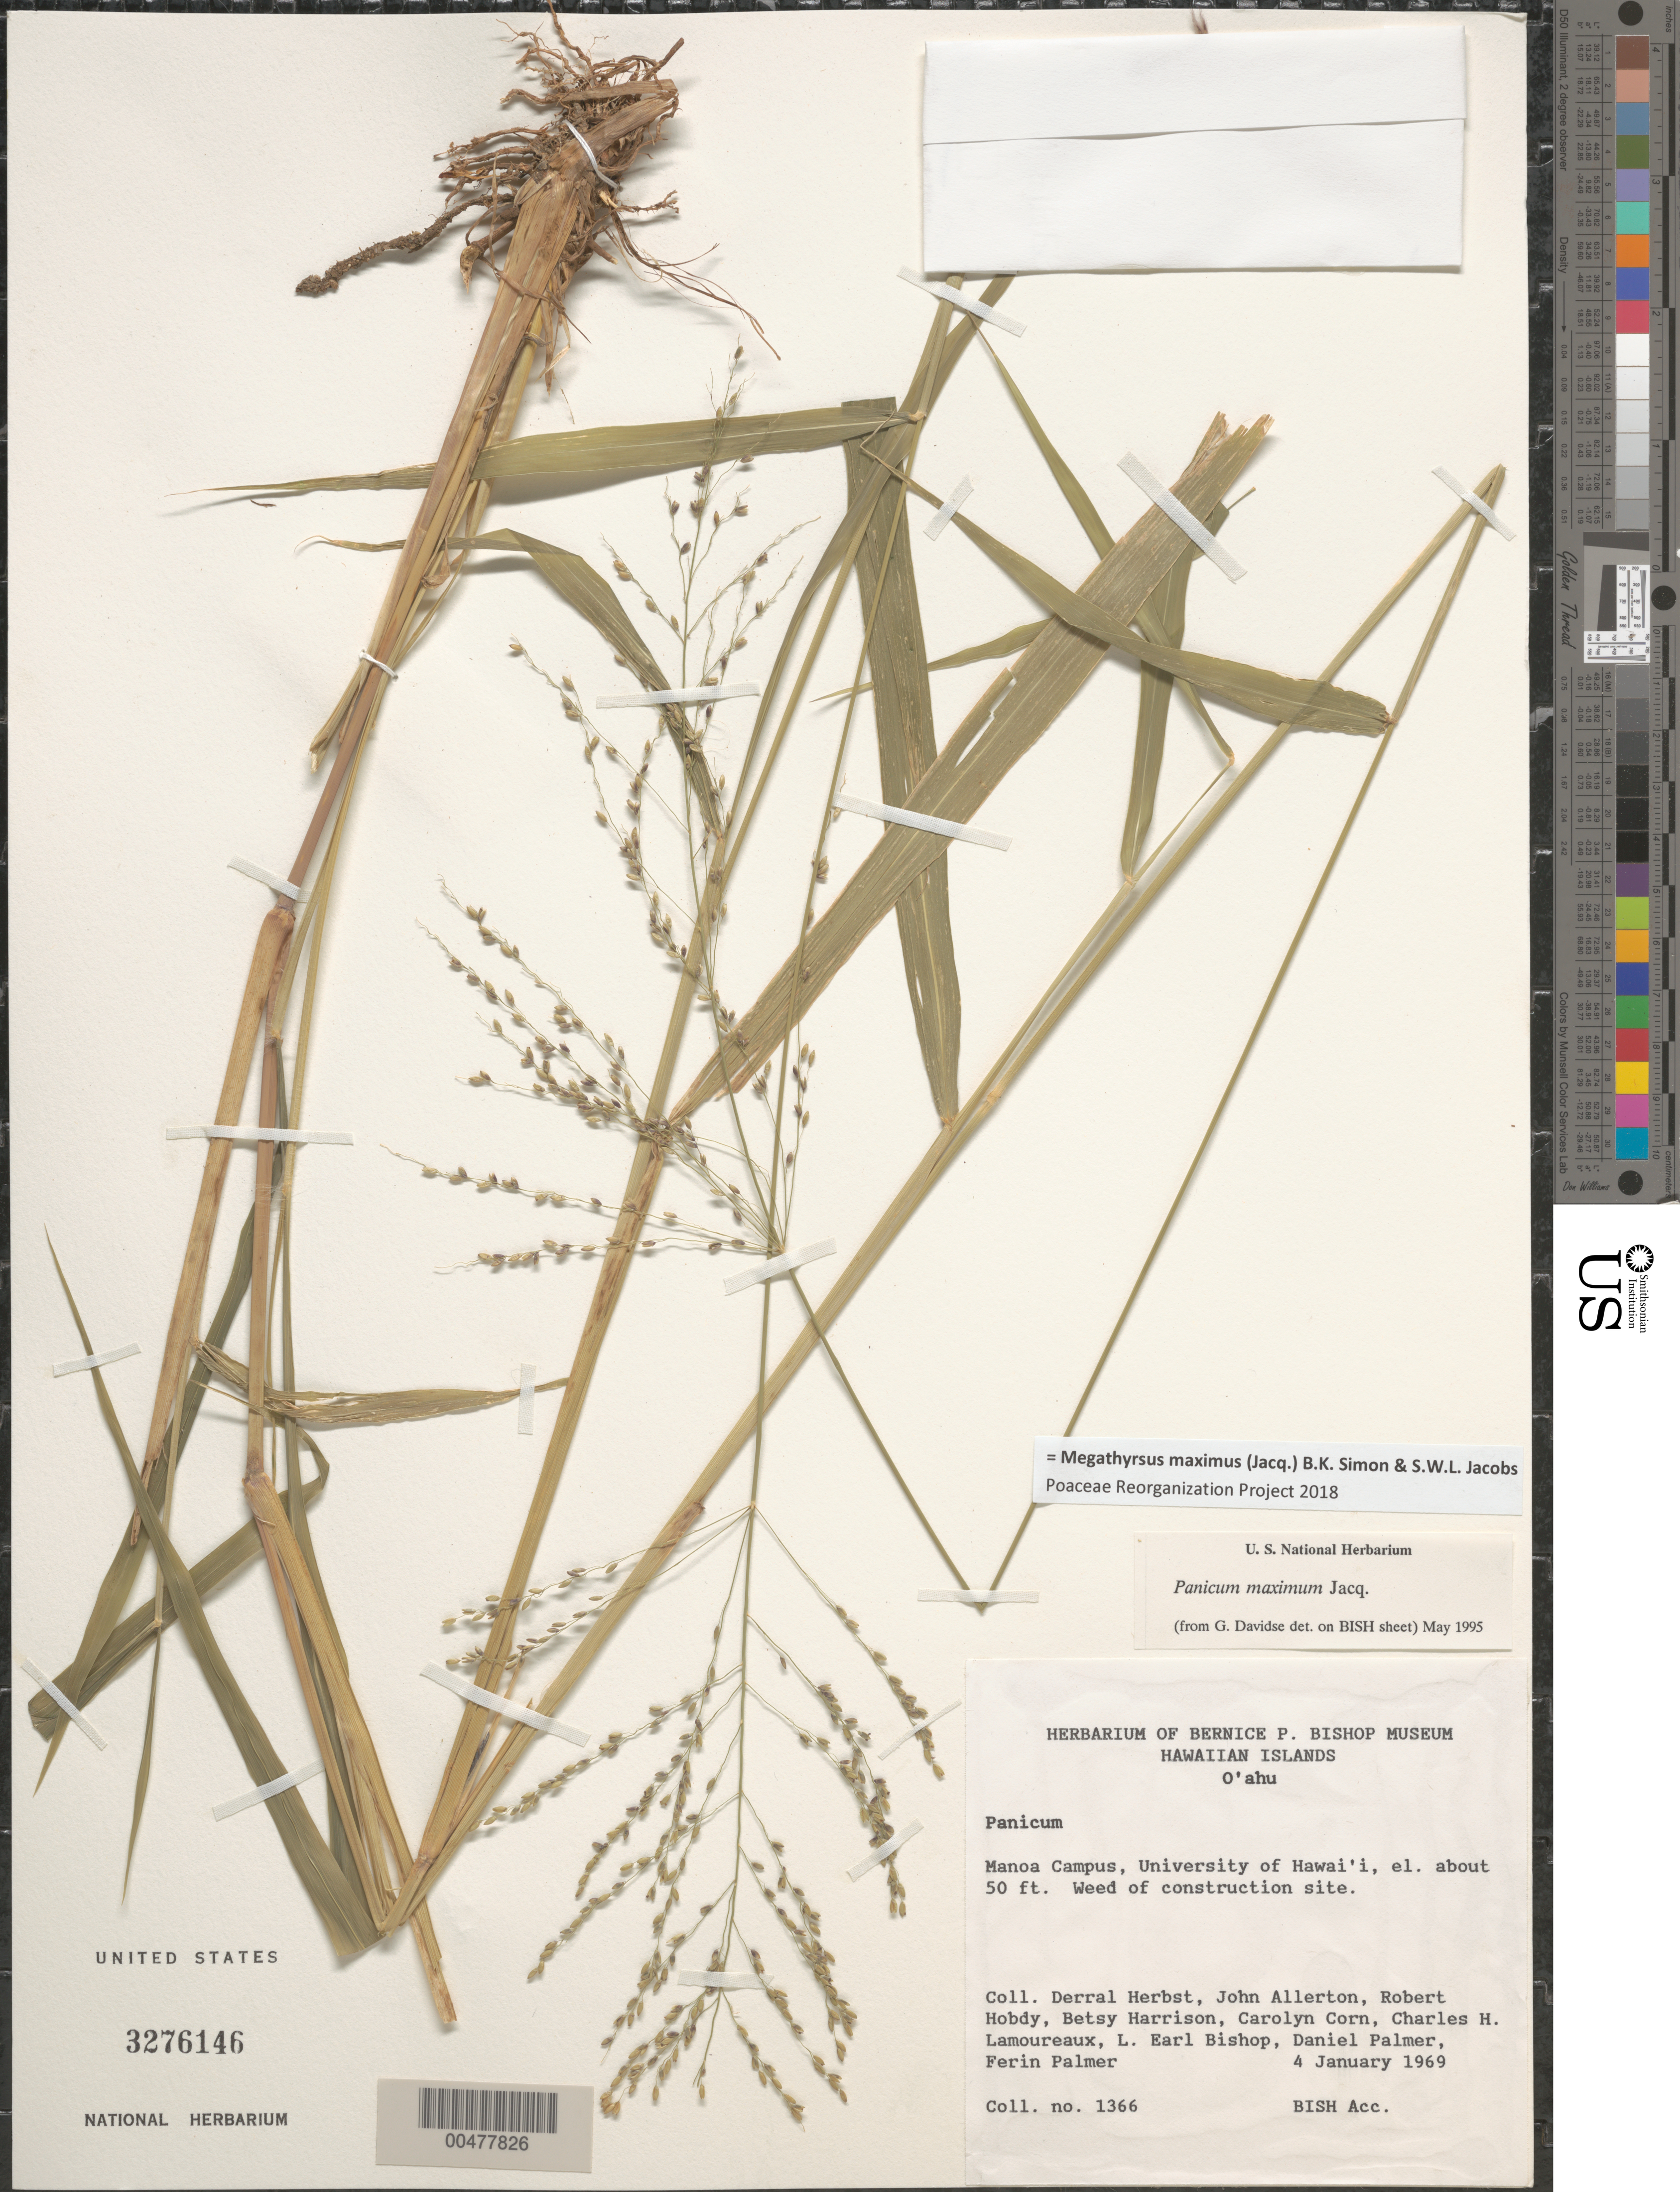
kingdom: Plantae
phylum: Tracheophyta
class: Liliopsida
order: Poales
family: Poaceae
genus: Panicum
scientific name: Panicum maximum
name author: Jacq.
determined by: Davidse, Gerrit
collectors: D. R. Herbst, J. Allerton, R. Hobdy & B. Harrison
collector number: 1366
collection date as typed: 4 Jan 1969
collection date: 1969-01-04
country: United States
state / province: Hawaii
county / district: Honolulu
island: Oahu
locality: Manoa Campus, University of Hawaii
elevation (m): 15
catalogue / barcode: US 3276146